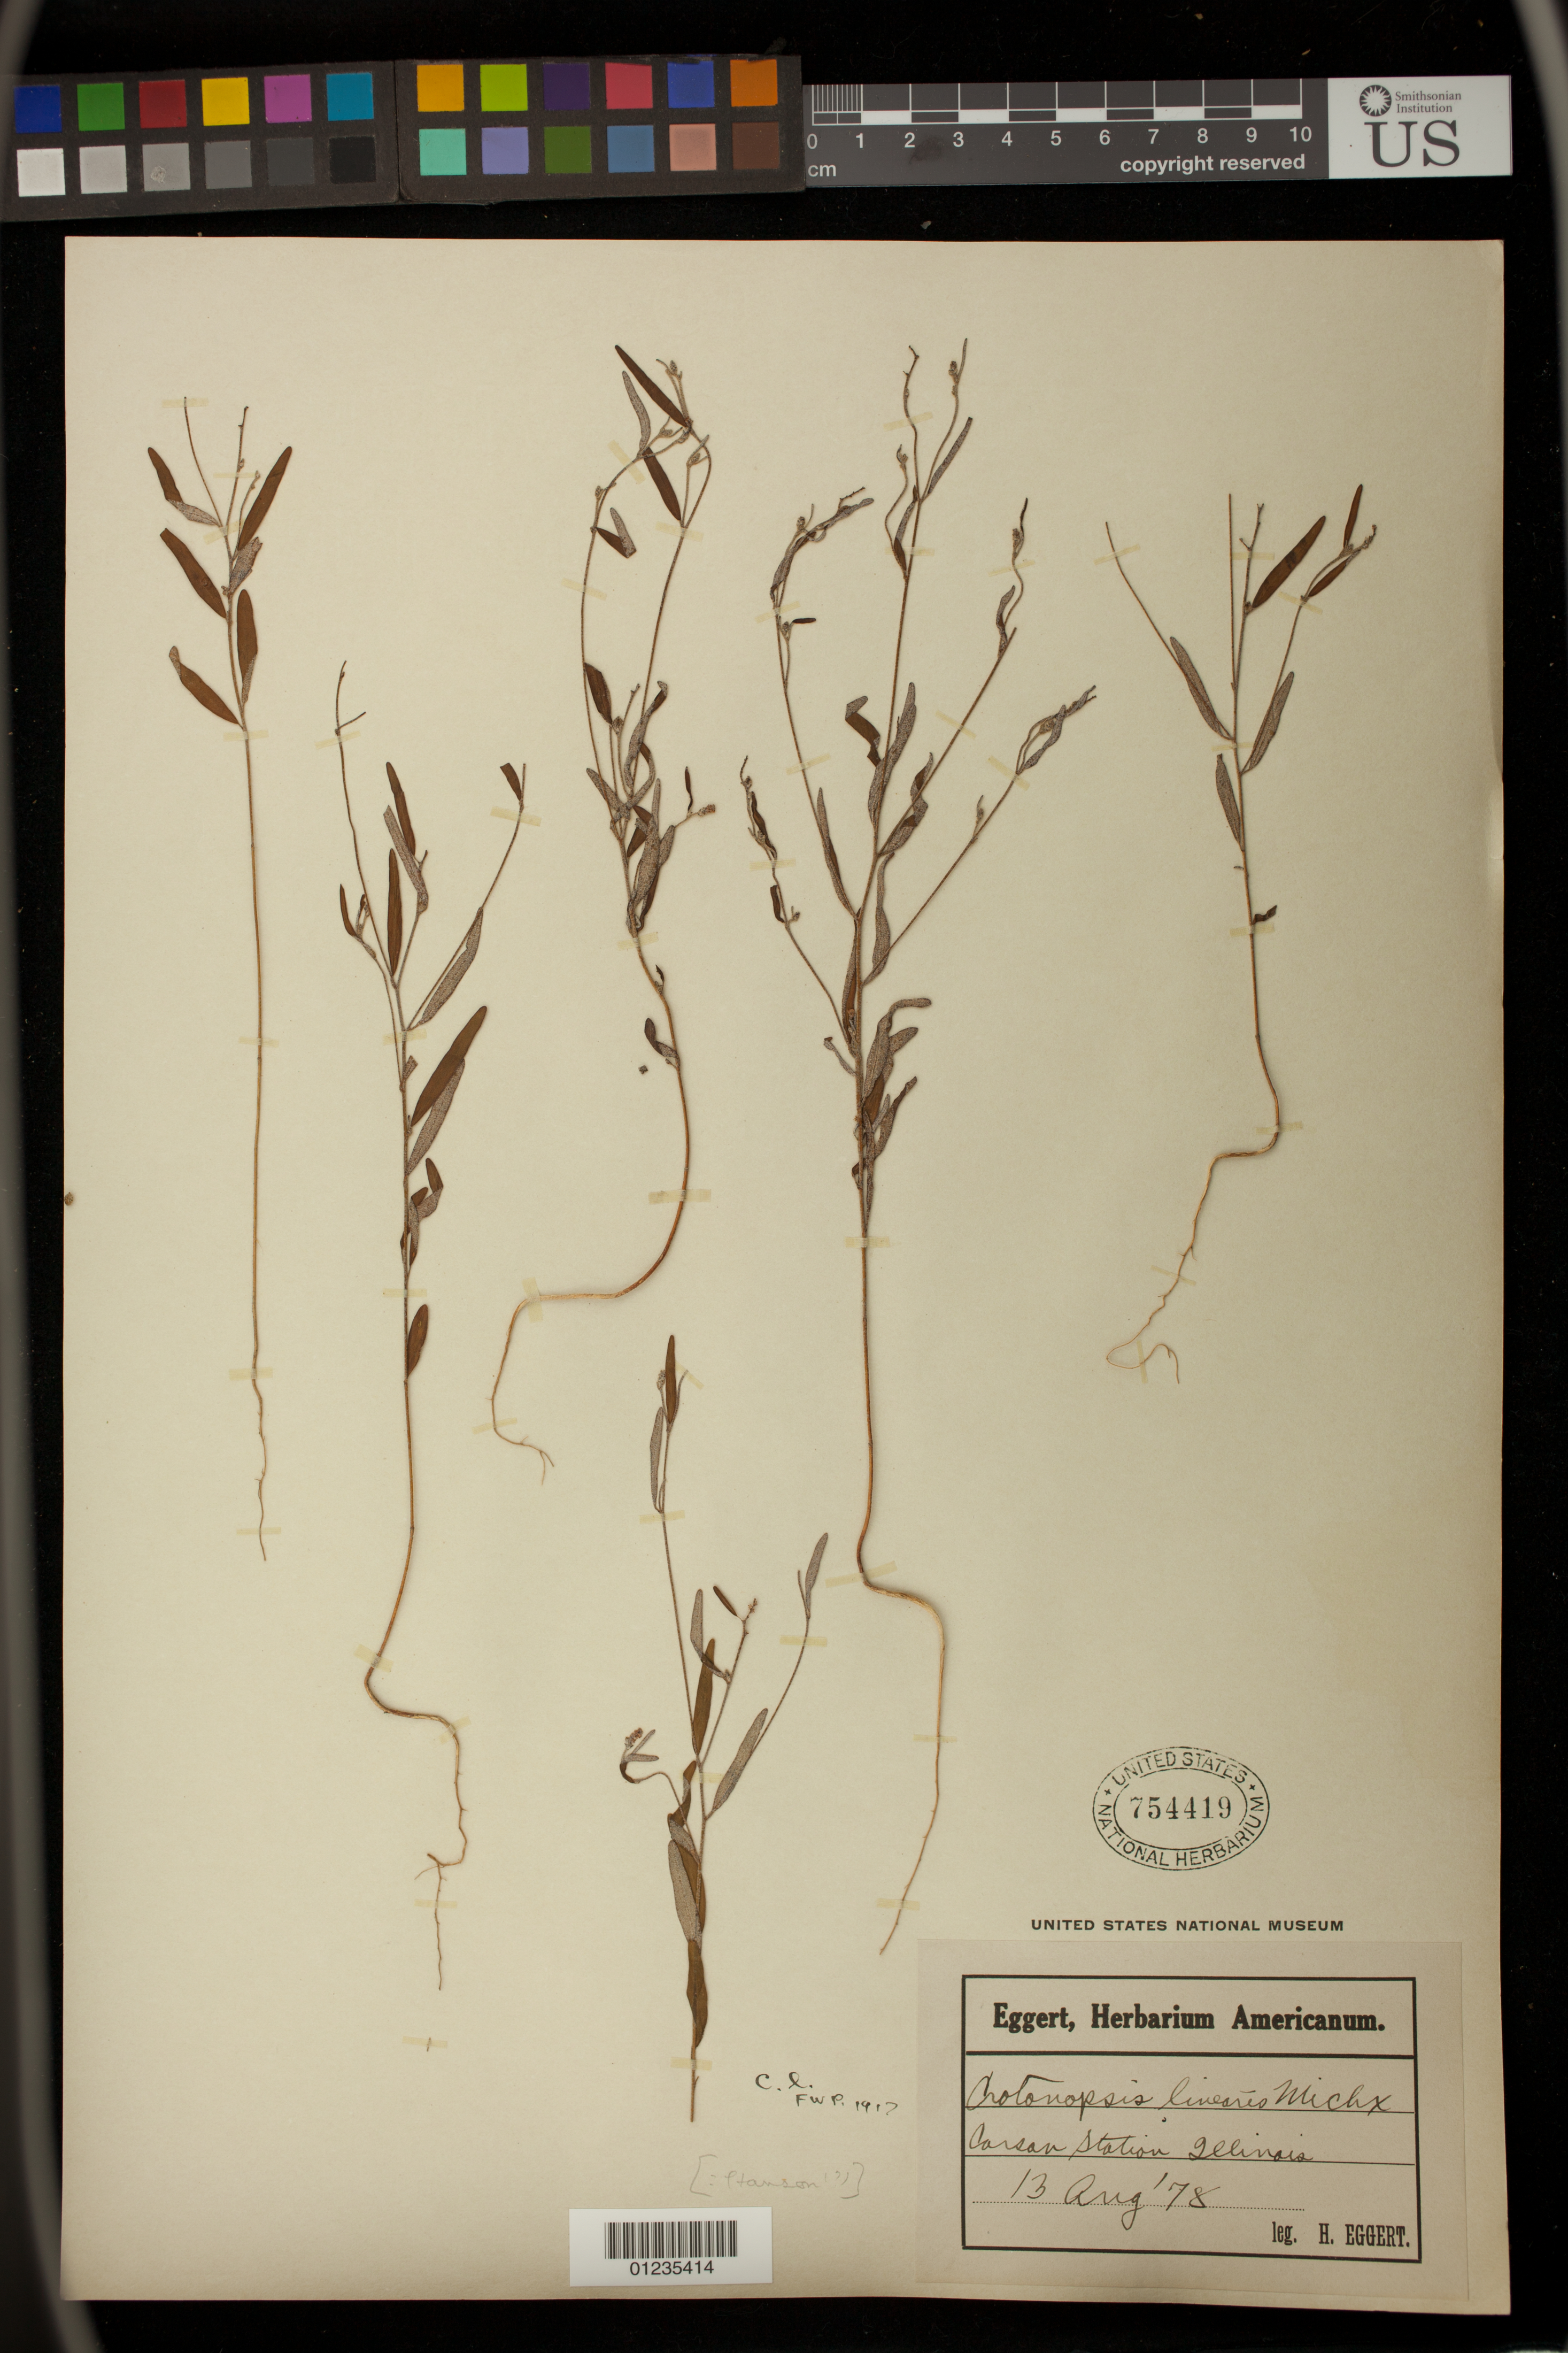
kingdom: Plantae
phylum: Tracheophyta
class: Magnoliopsida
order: Malpighiales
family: Euphorbiaceae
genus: Crotonopsis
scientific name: Crotonopsis linearis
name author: Michx.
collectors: H. Eggert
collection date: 1878-08-13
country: United States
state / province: Illinois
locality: Carson Station, Illinois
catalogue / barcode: US 754419